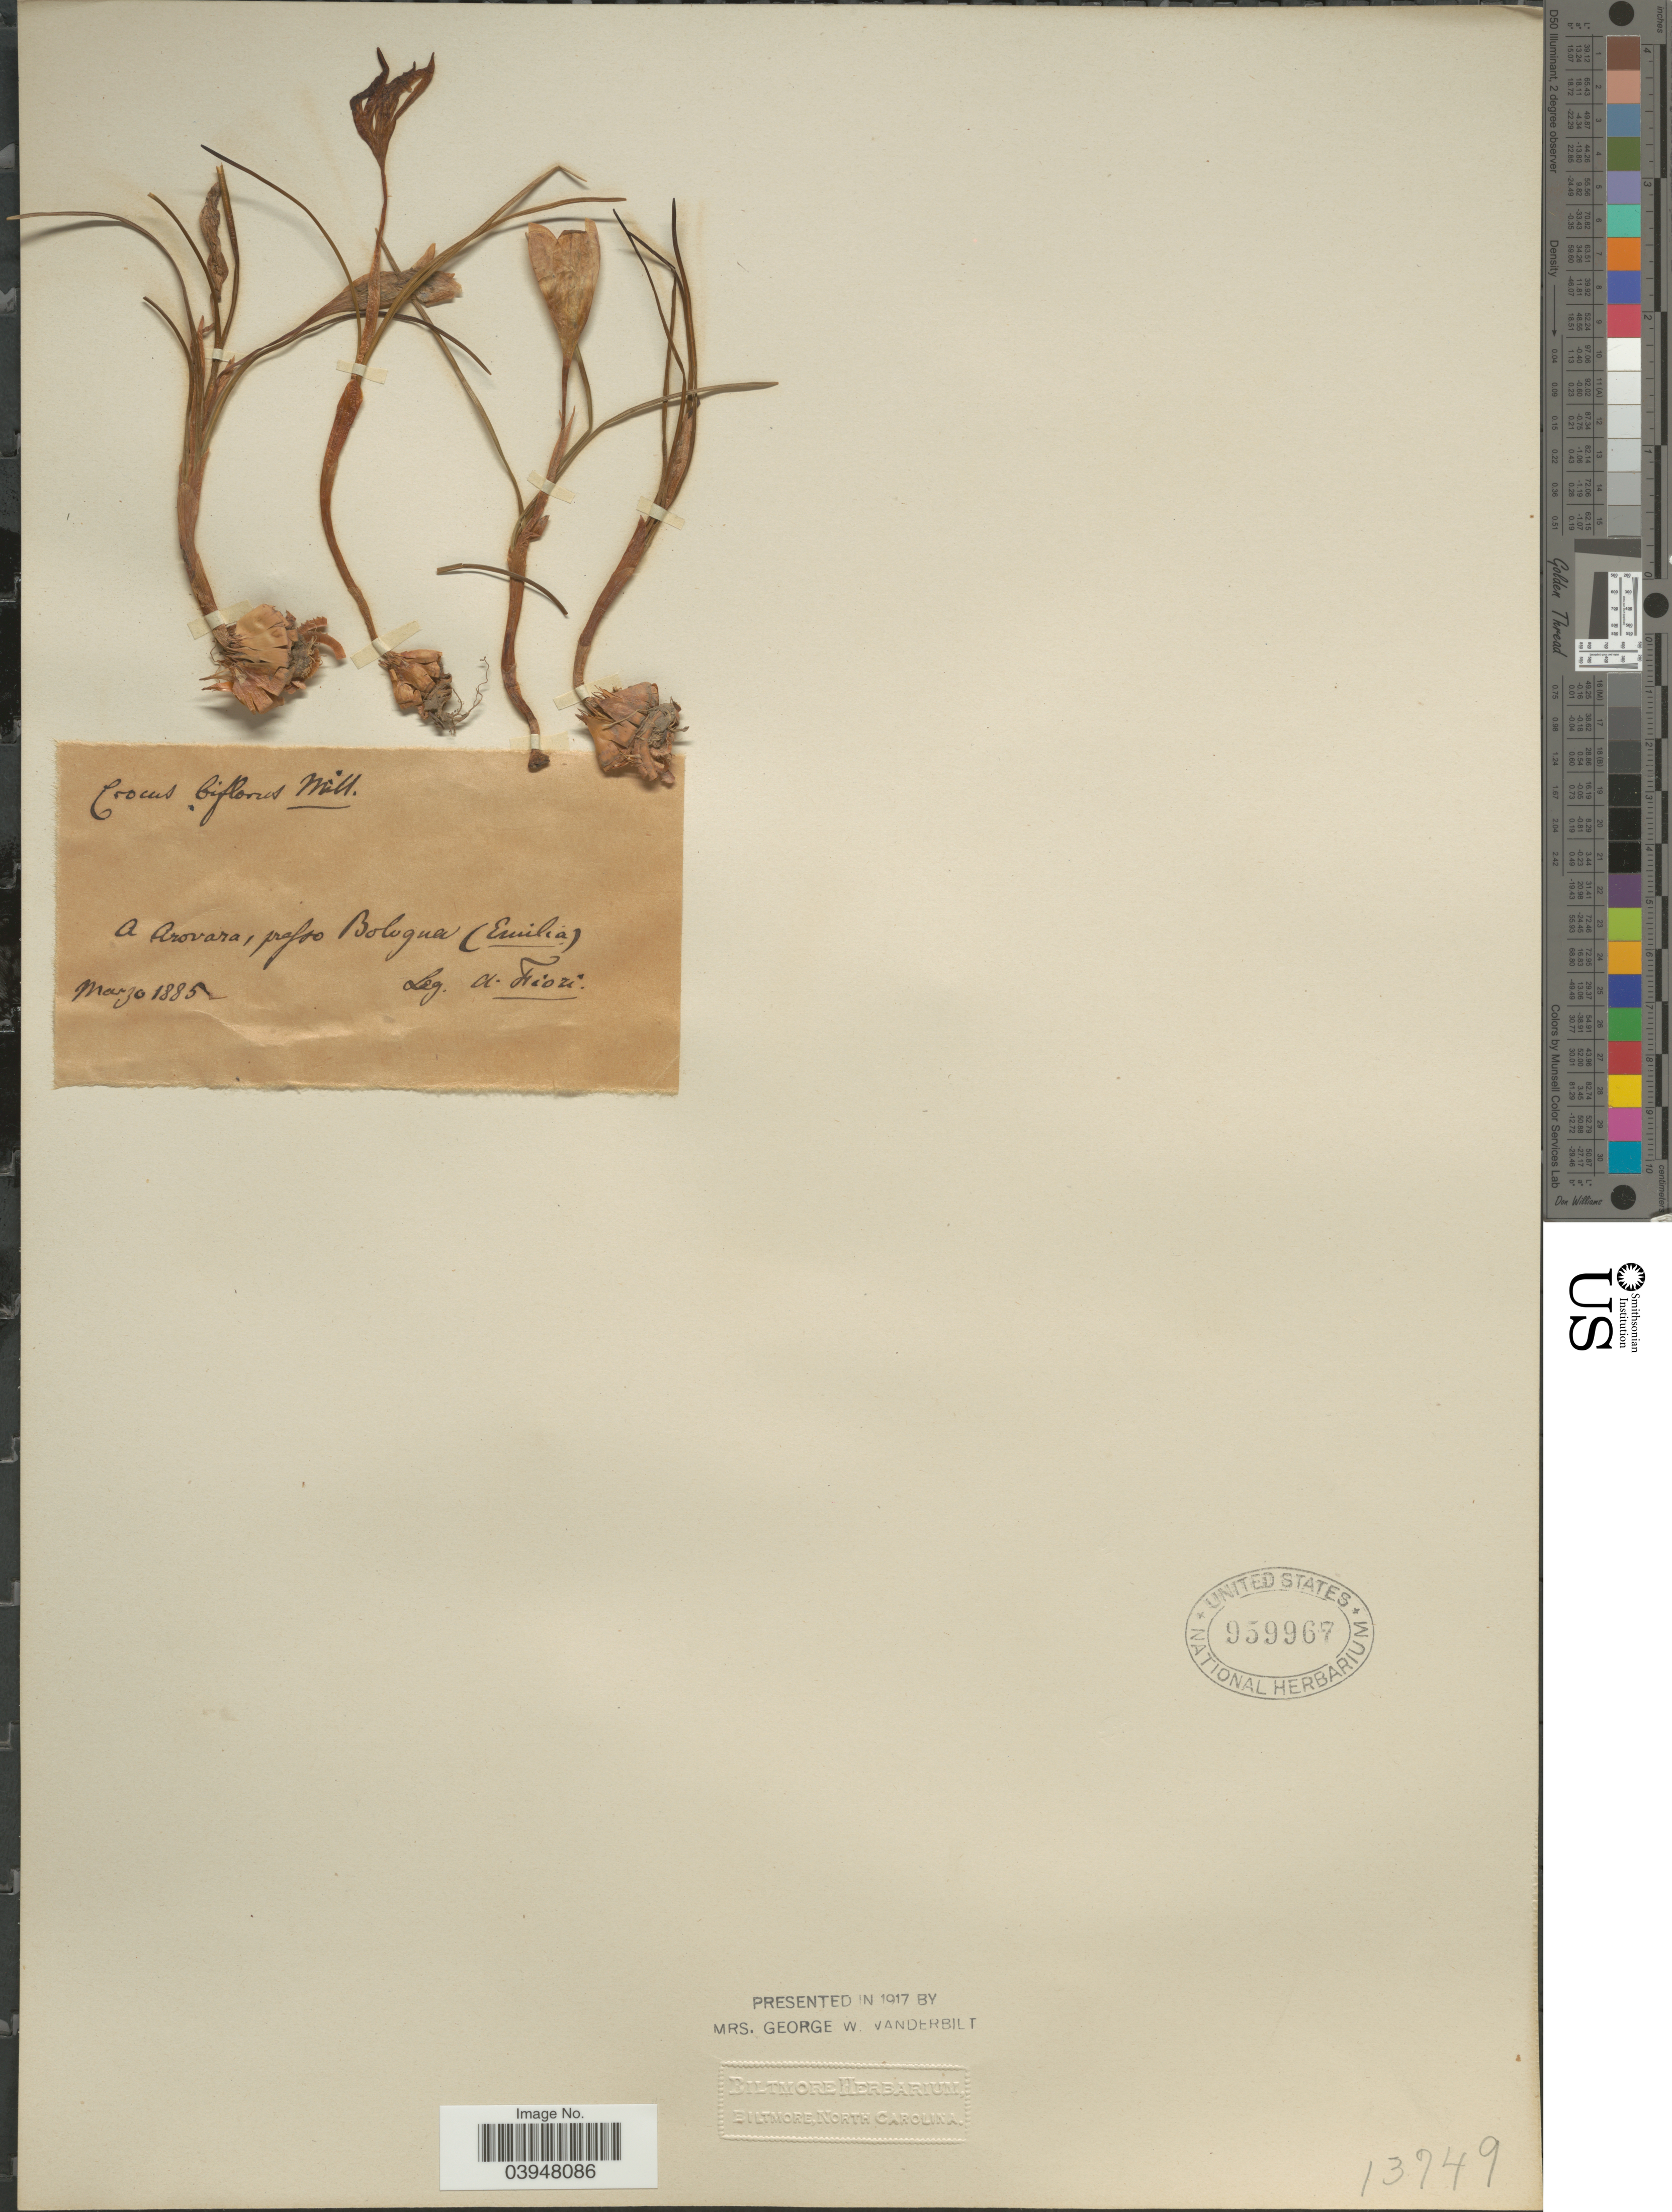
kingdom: Plantae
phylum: Tracheophyta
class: Liliopsida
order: Asparagales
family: Iridaceae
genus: Crocus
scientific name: Crocus biflorus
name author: Mill.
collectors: A. Fiori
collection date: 1885-03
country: Italy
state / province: Emilia-Romagna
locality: A Arovara, presso Bologna (Emilia).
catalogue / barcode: US 959967